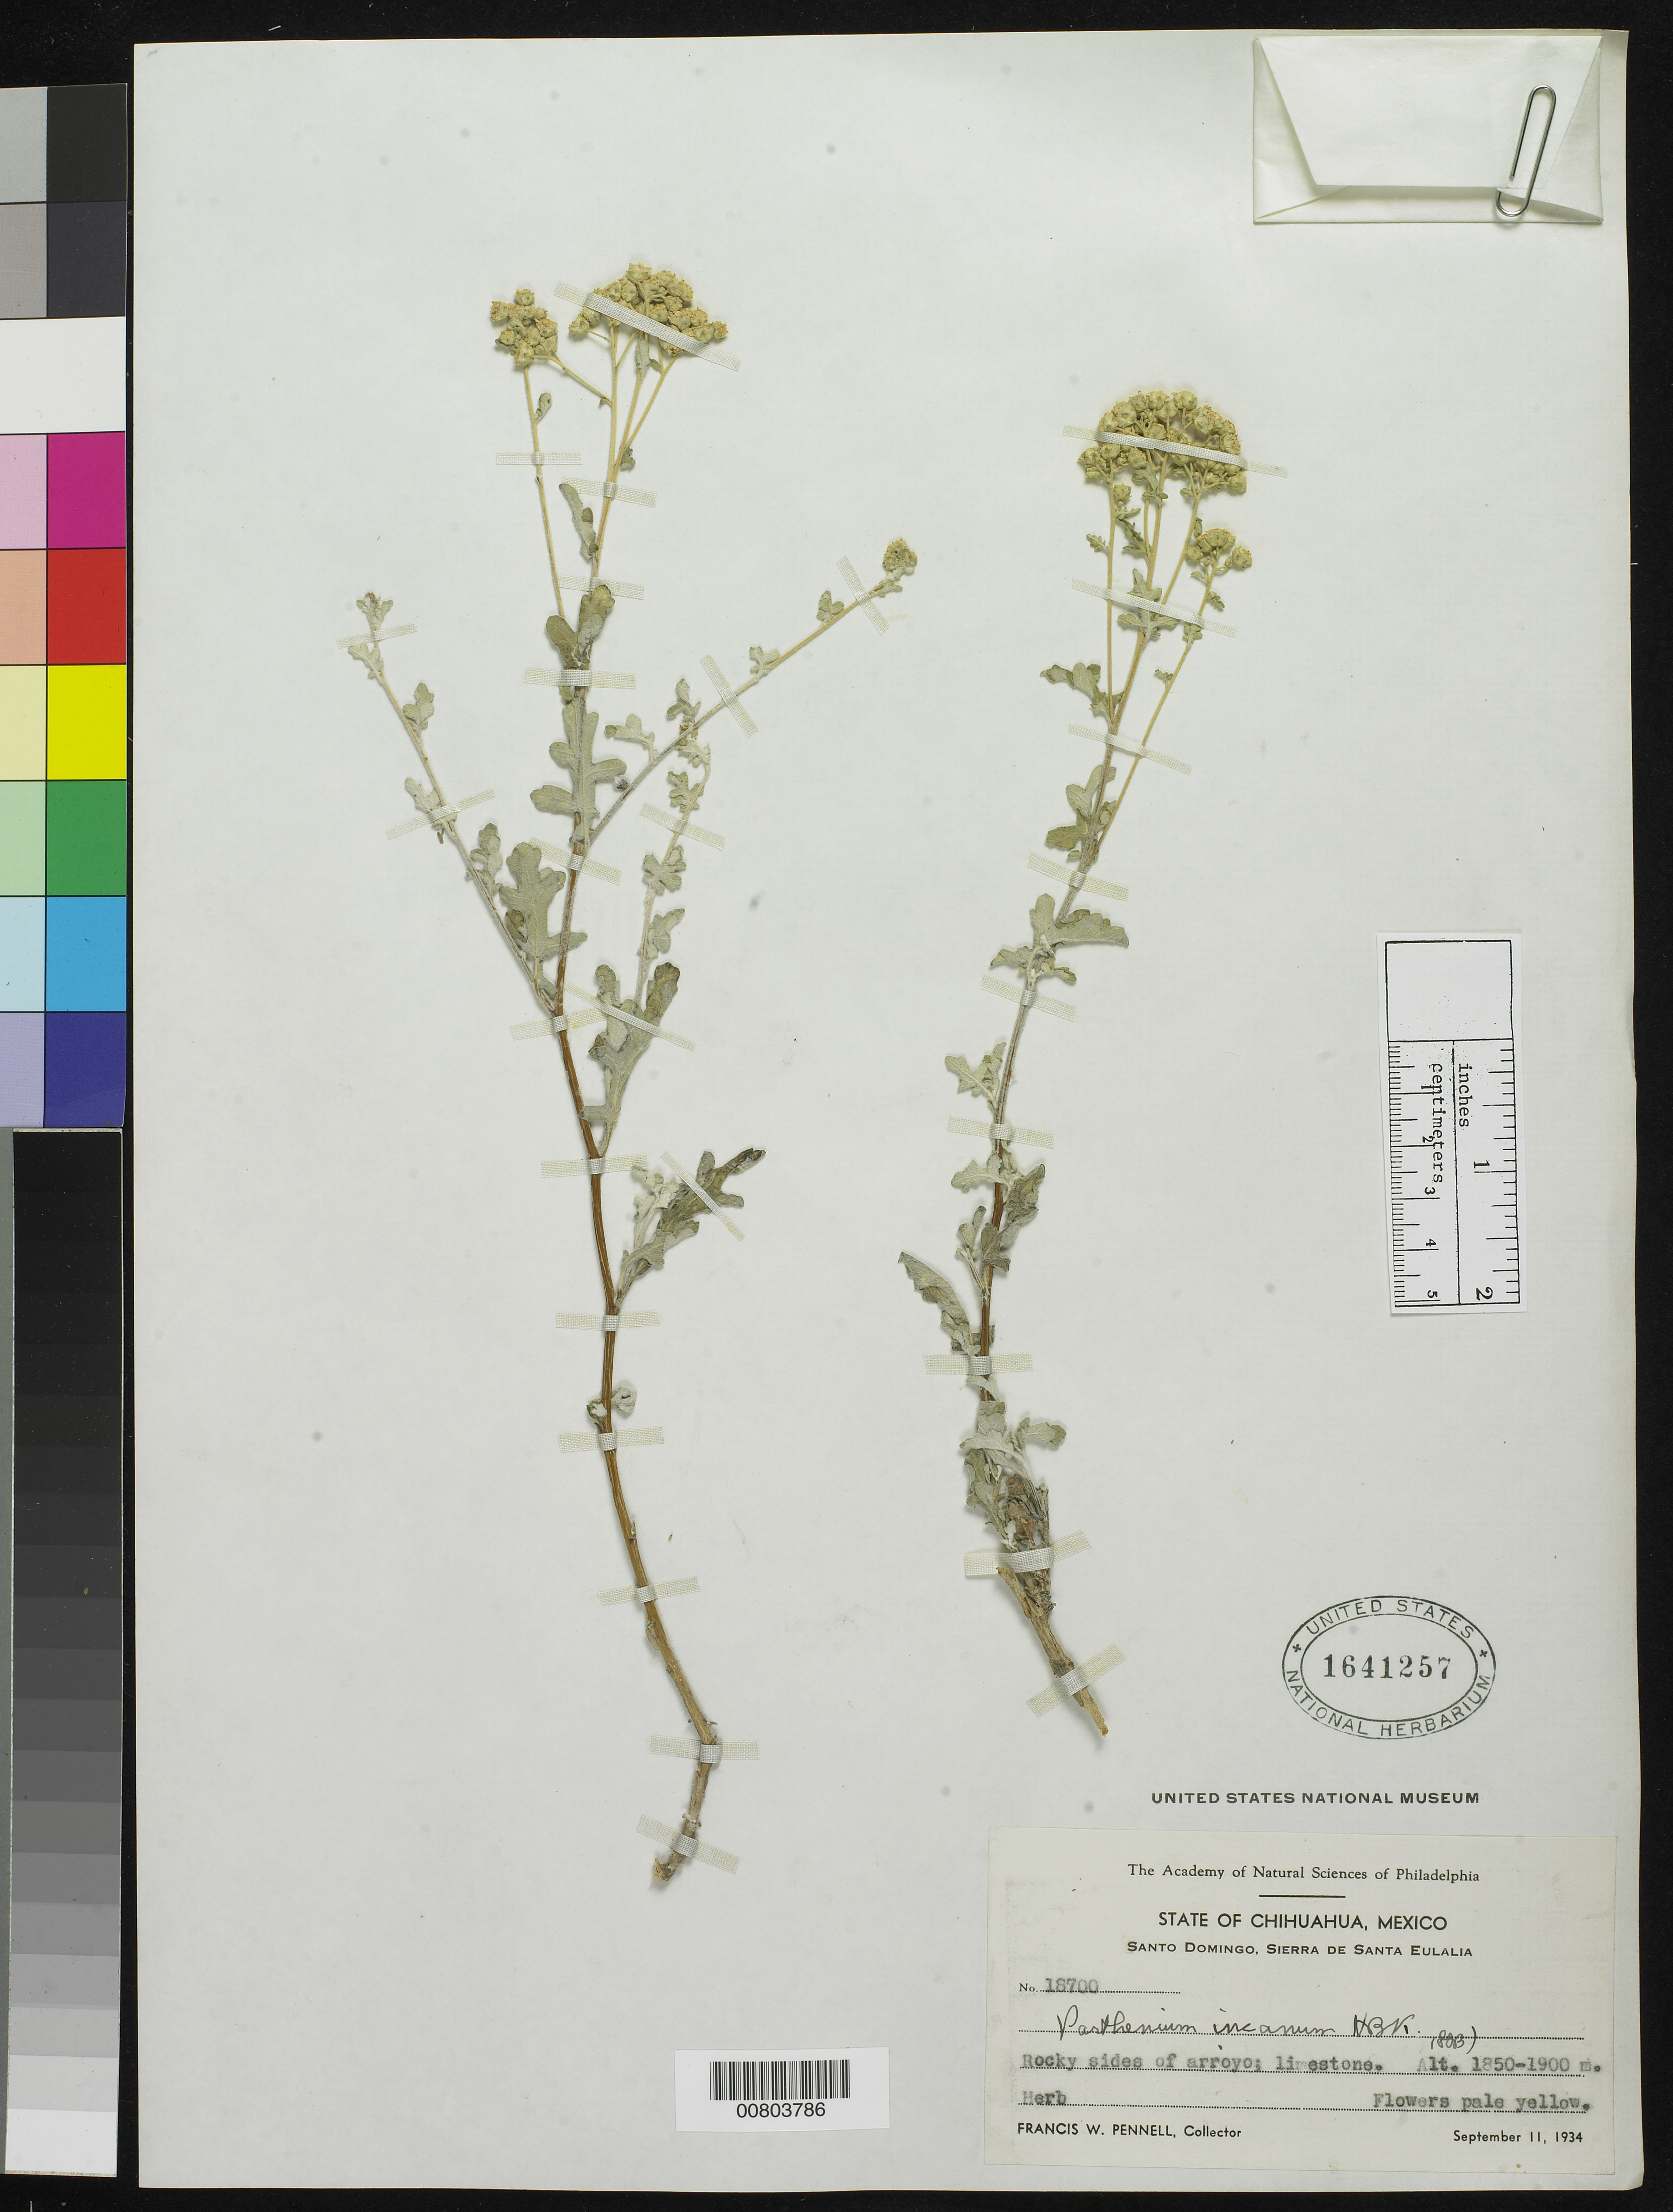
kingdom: Plantae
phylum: Tracheophyta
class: Magnoliopsida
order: Asterales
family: Asteraceae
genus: Parthenium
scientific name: Parthenium incanum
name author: Kunth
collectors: F. W. Pennell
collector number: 18700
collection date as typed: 11 Sep 1934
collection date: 1934-09-11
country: Mexico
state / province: Chihuahua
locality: Santo Domingo, Sierra de Santa Eulalia, Chihuahua.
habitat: Rocky sides of arroyo; limestone.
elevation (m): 1900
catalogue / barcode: US 1641257